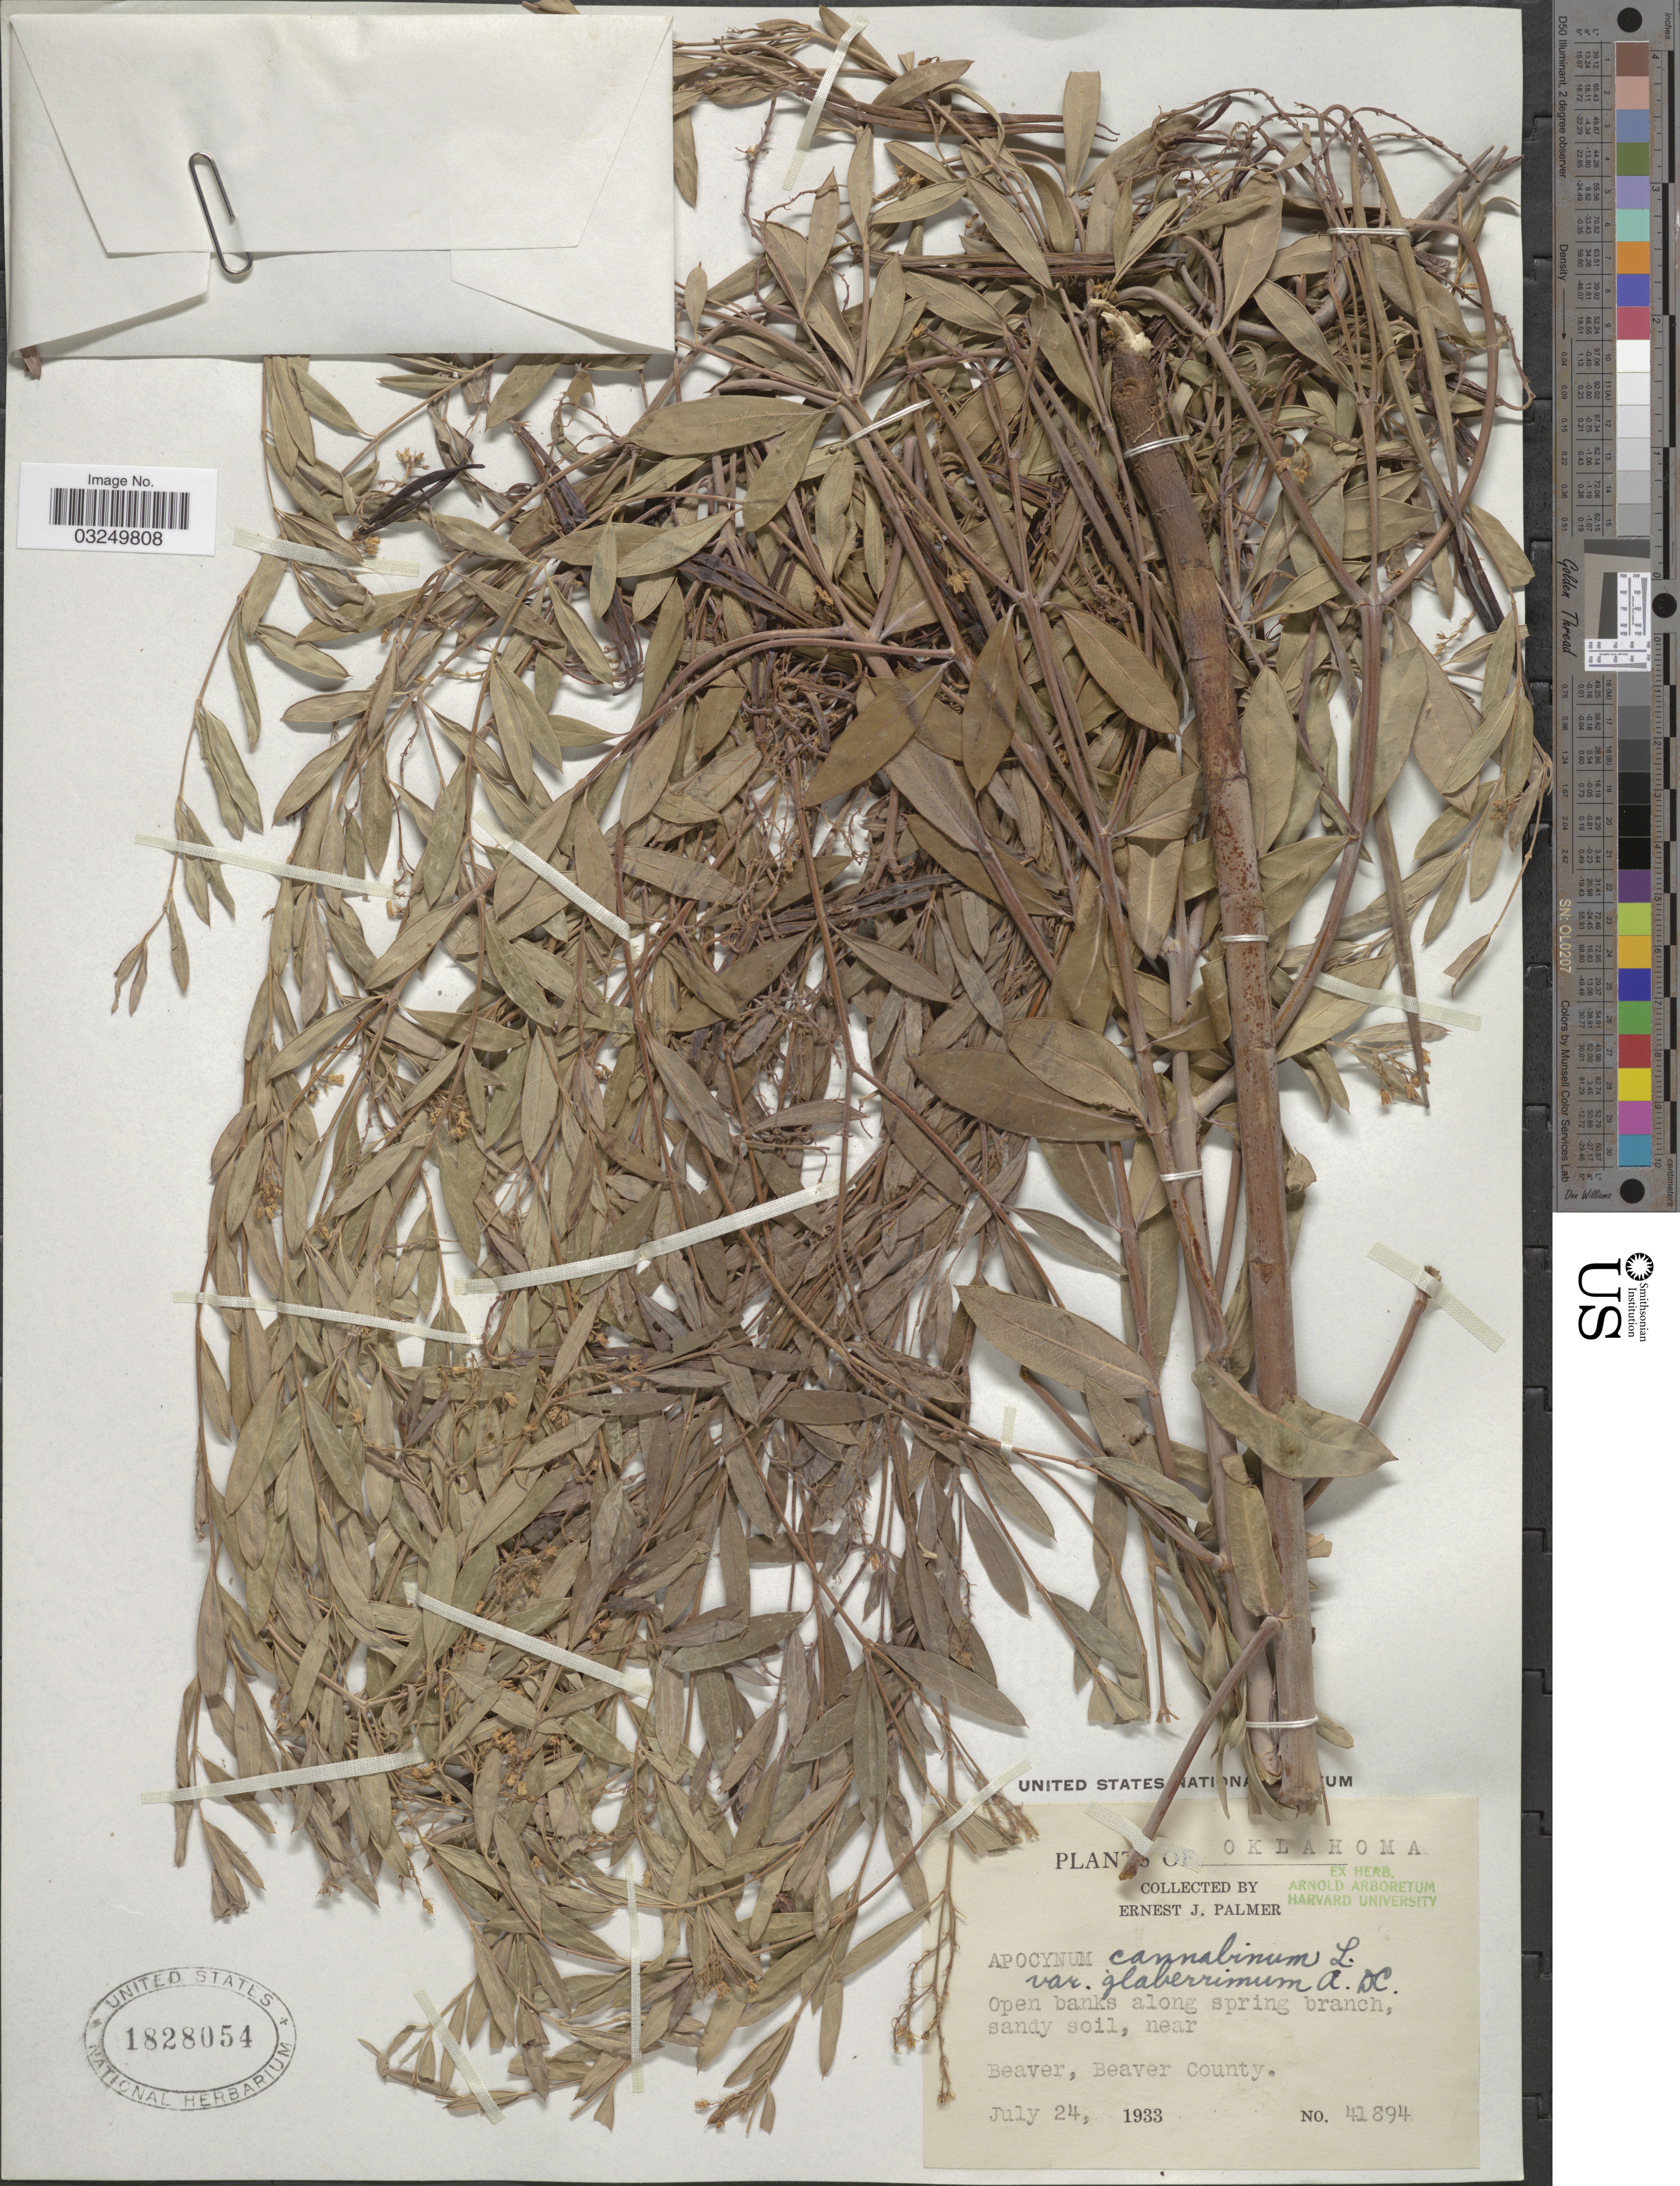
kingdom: Plantae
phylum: Tracheophyta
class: Magnoliopsida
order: Gentianales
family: Apocynaceae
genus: Apocynum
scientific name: Apocynum cannabinum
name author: L.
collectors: E. J. Palmer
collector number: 41894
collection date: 1933-07-24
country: United States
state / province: Oklahoma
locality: Along spring branch, near Beaver, Beaver County.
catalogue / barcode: US 1828054